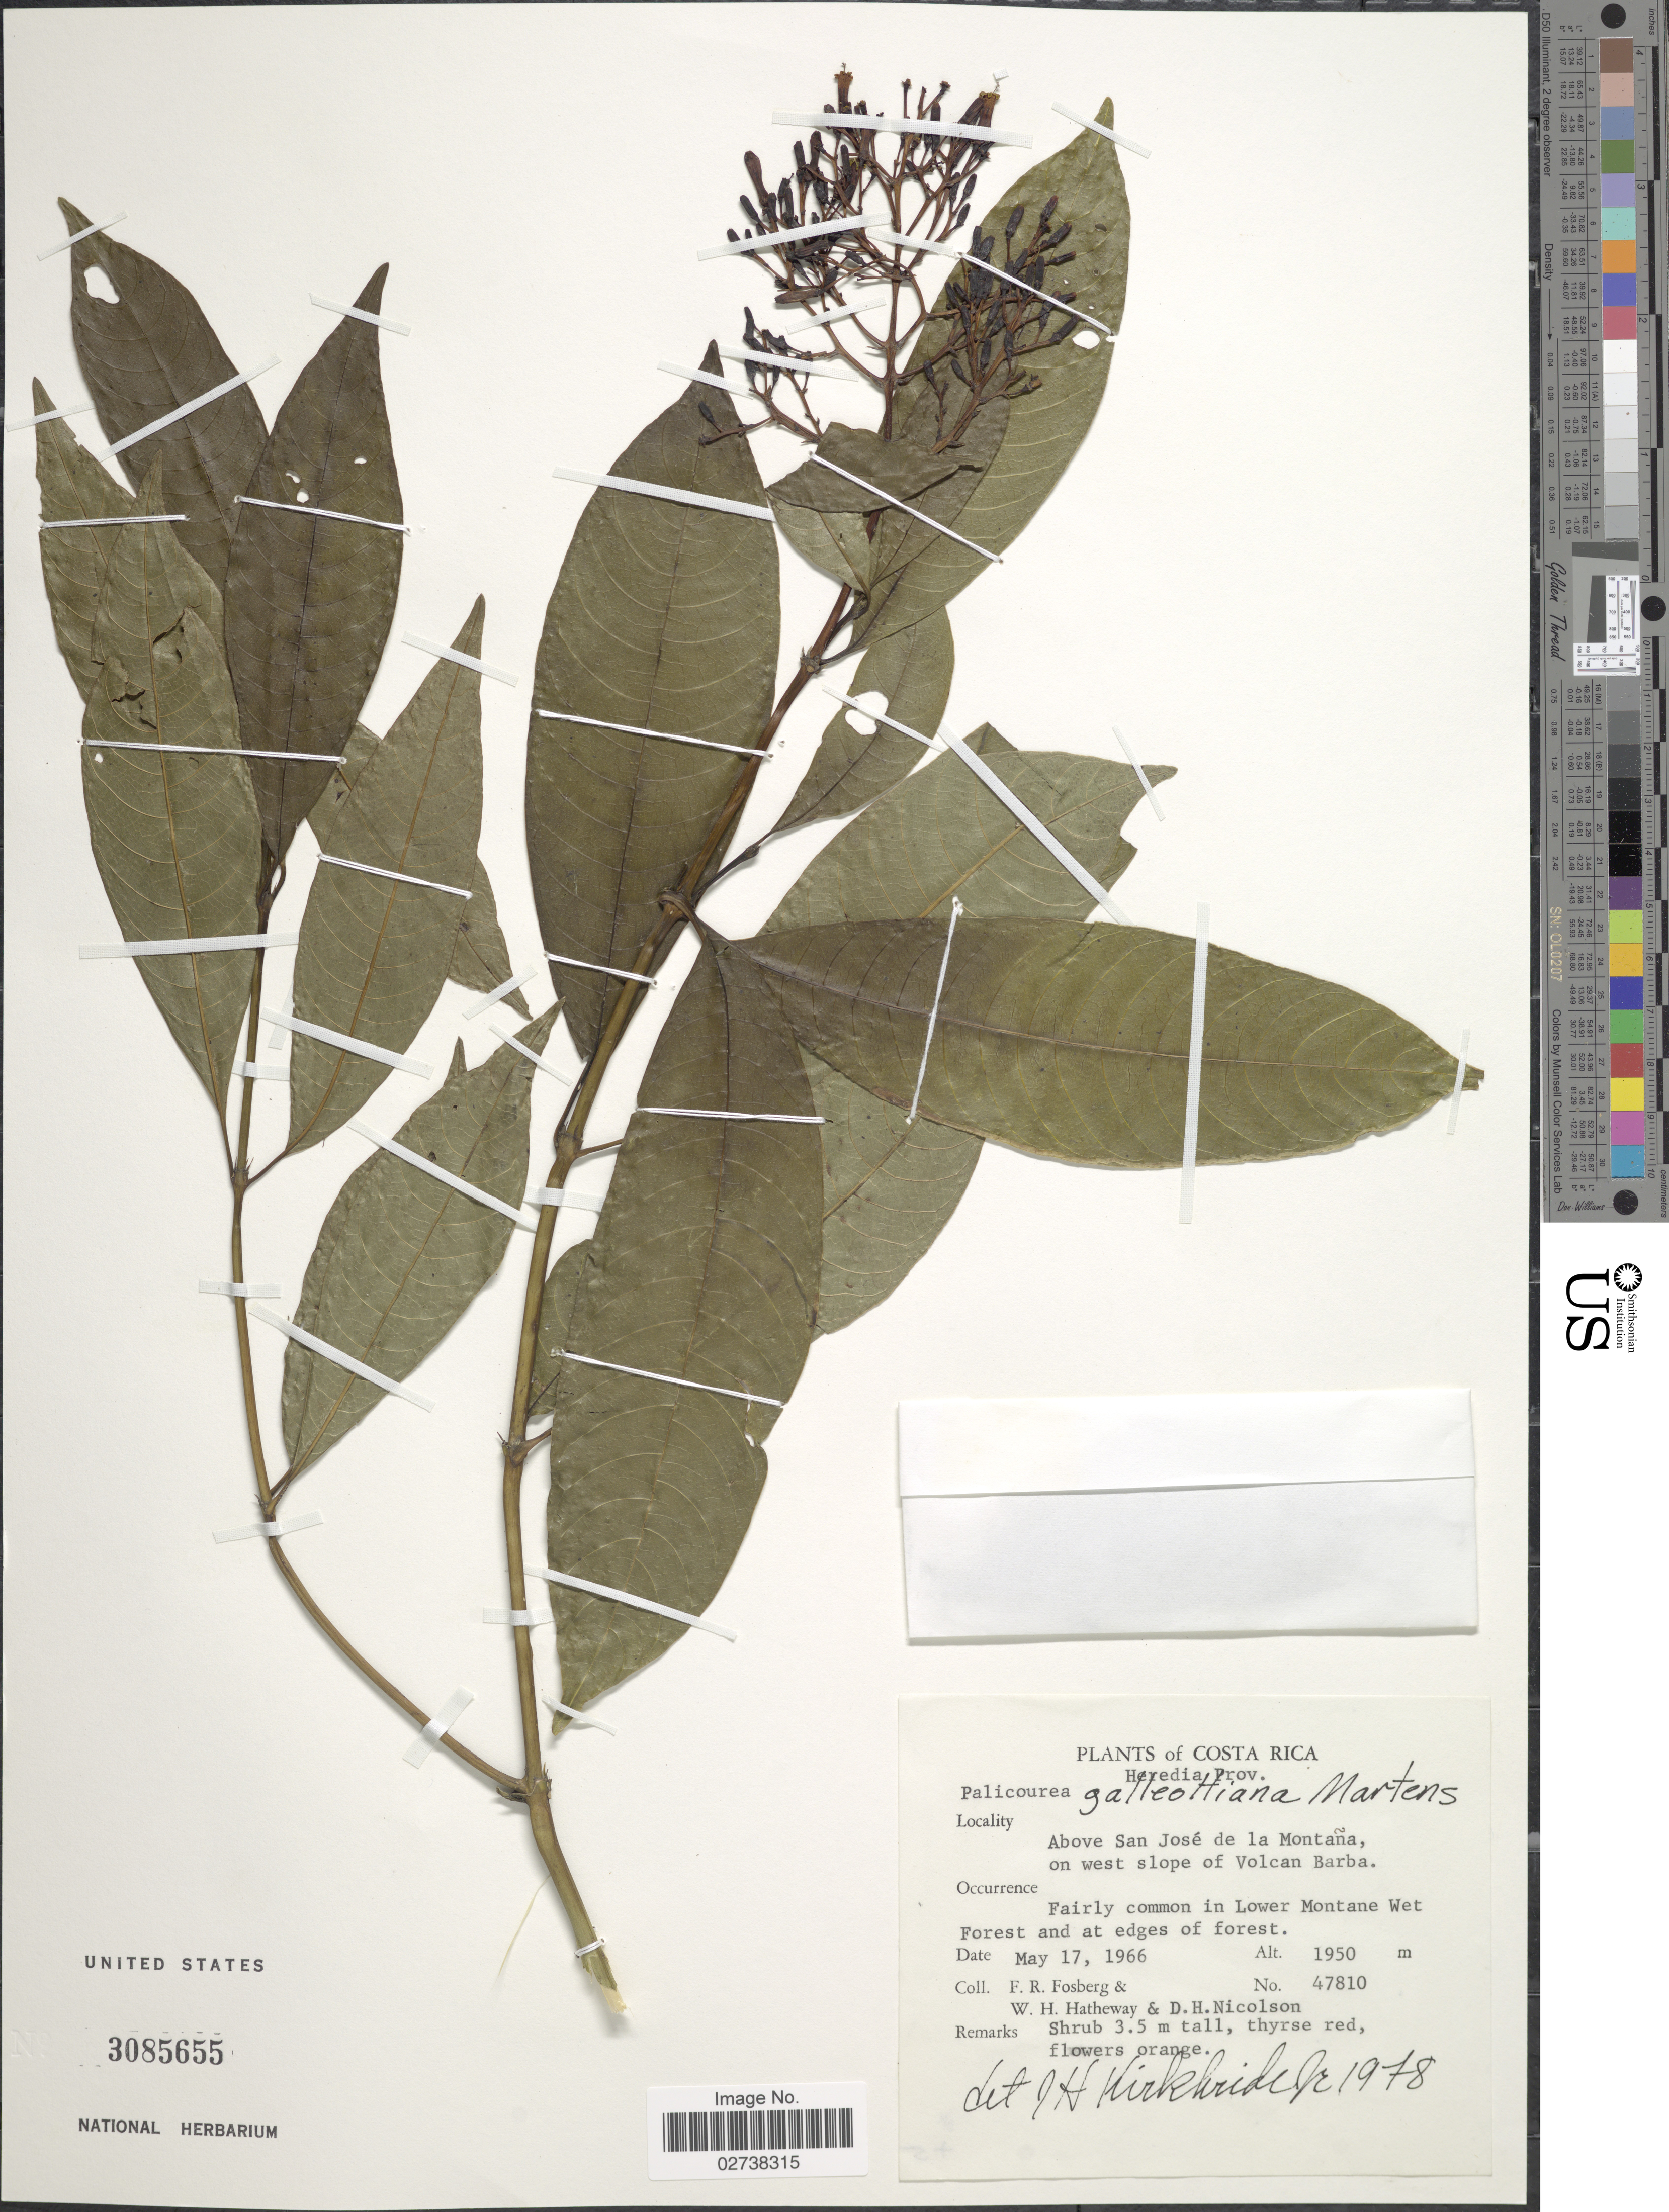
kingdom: Plantae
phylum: Tracheophyta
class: Magnoliopsida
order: Gentianales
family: Rubiaceae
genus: Palicourea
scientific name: Palicourea galeottiana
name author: M. Martens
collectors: F. R. Fosberg, W. H. Hatheway & D. H. Nicolson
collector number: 47810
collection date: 1966-05-17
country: Costa Rica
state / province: Heredia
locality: Heredia Prov. Above San Jose de la Montana, on west slope of Volcan Barba.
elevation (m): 1950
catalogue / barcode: US 3085655